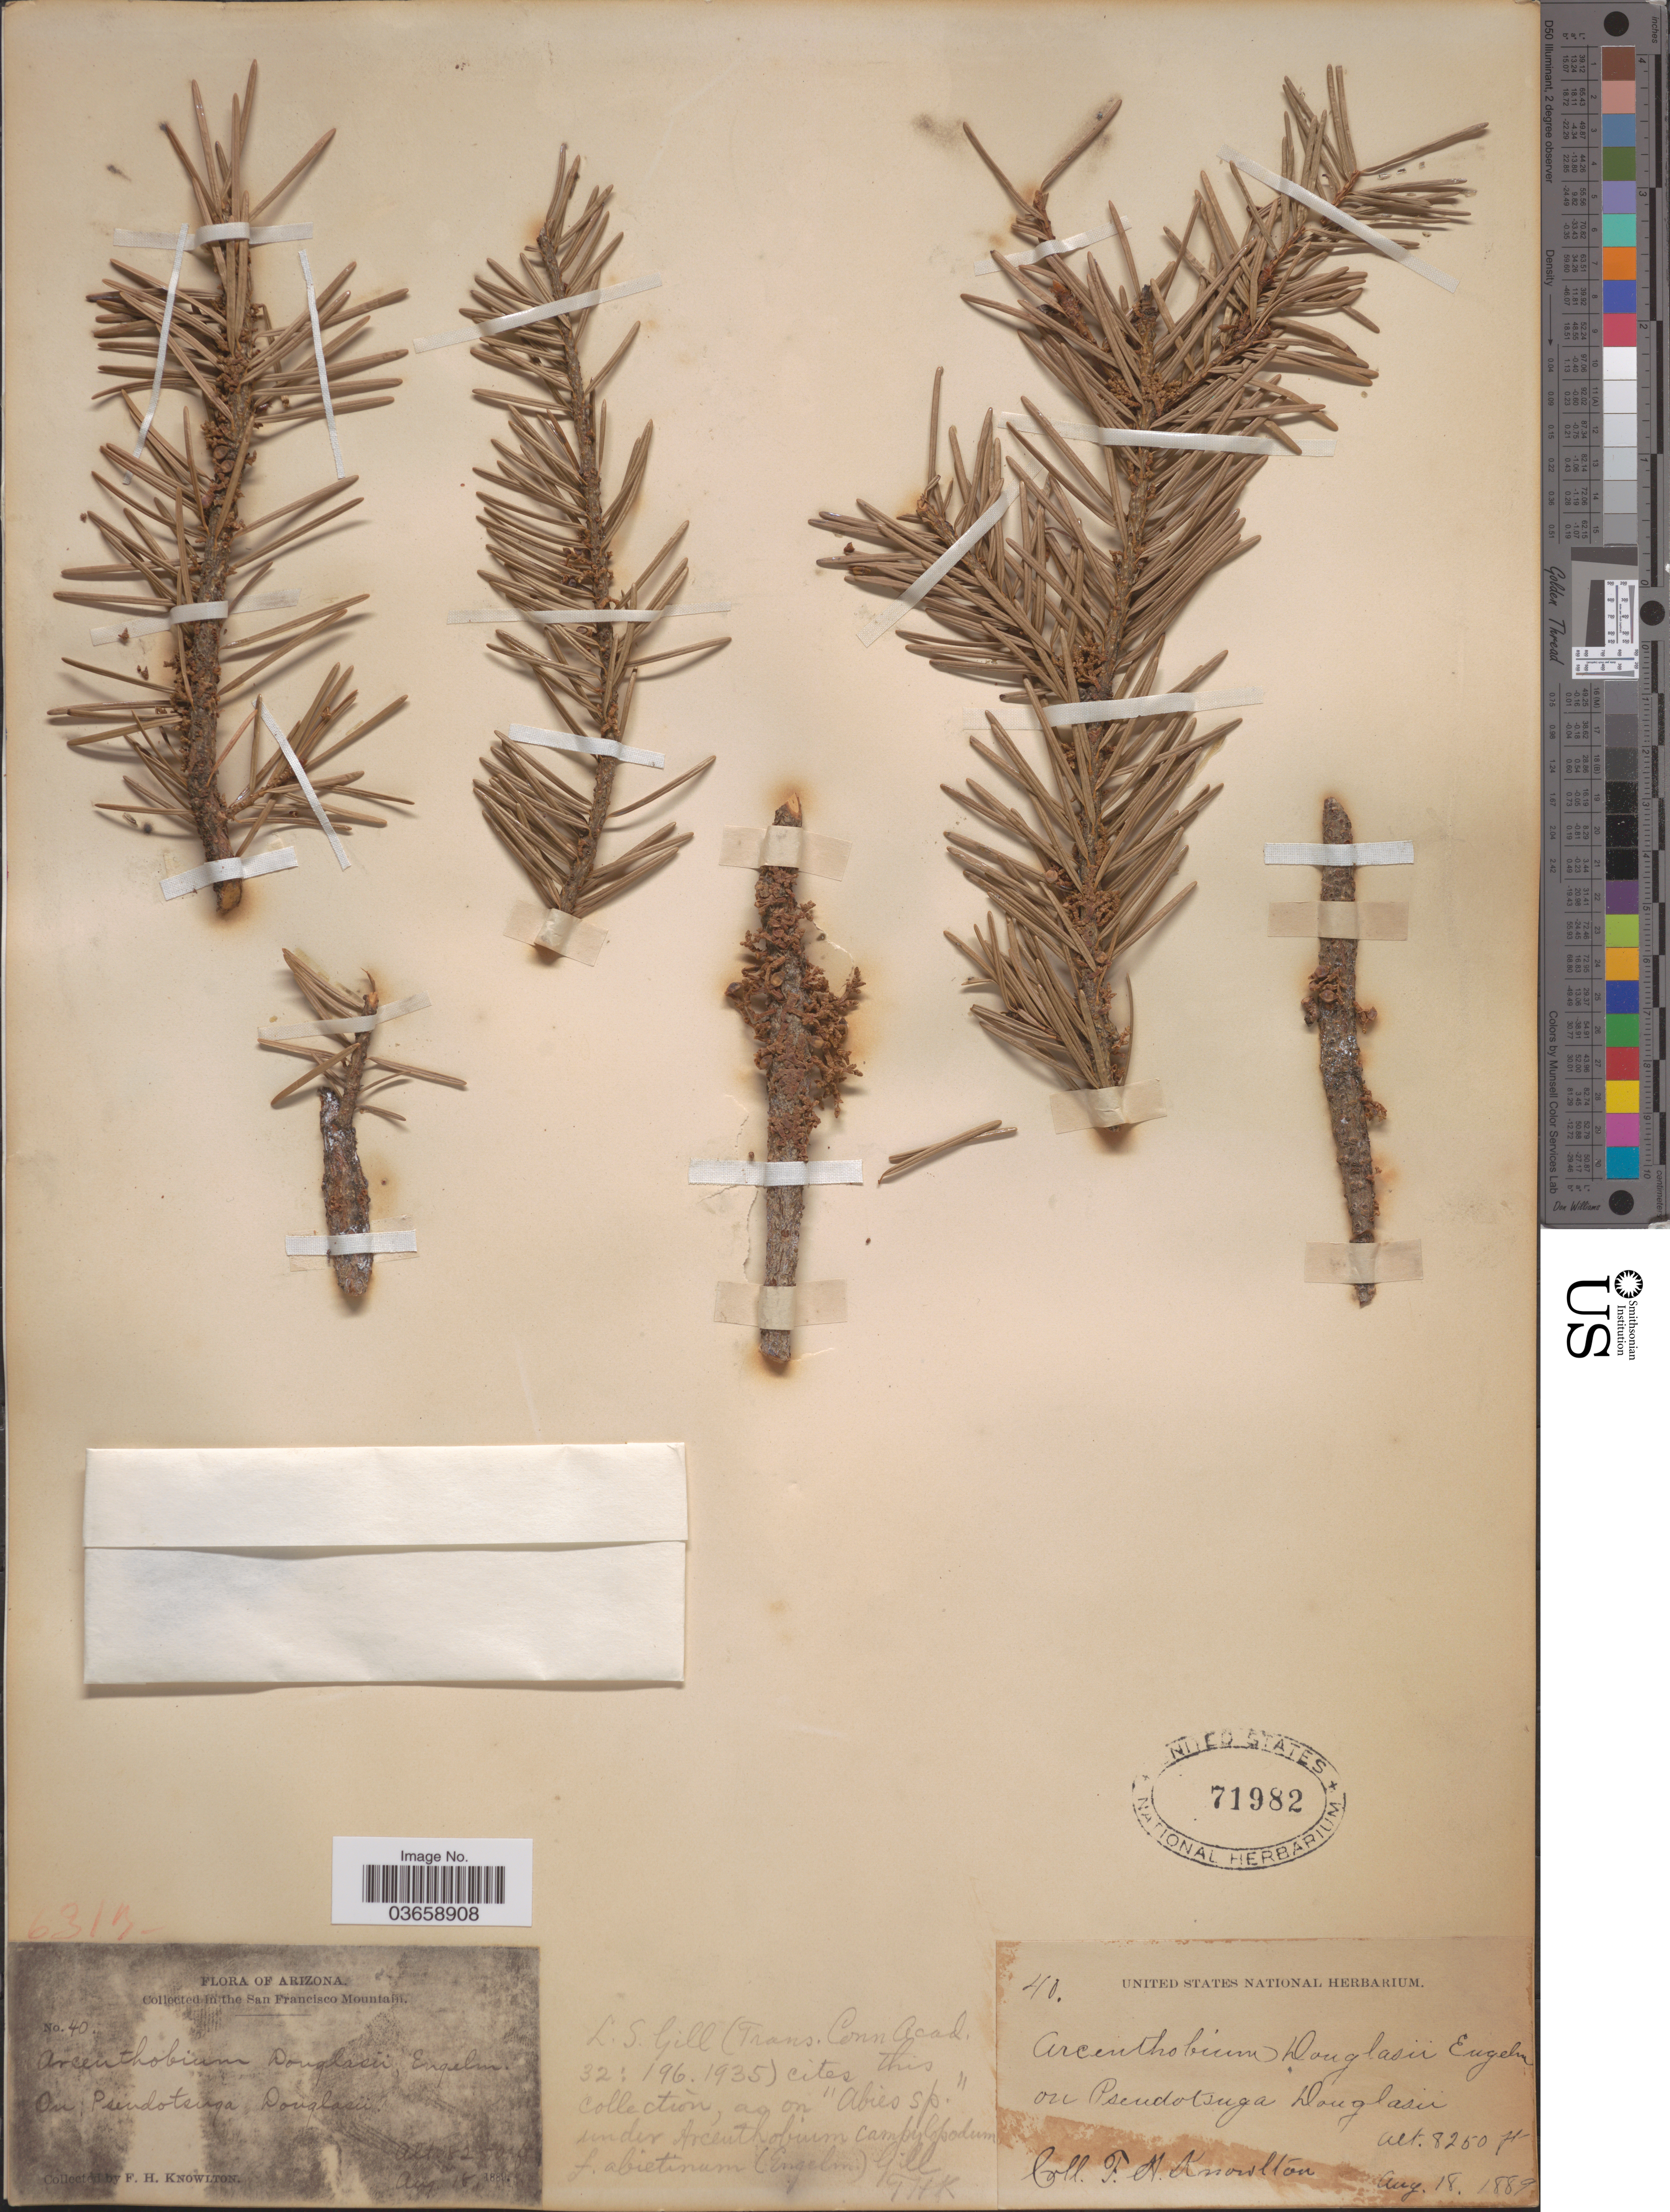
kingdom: Plantae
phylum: Tracheophyta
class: Magnoliopsida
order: Santalales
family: Viscaceae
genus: Arceuthobium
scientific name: Arceuthobium douglasii var. tsugense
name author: (Engelm. in G.M. Wheeler) M.E. Jones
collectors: F. H. Knowlton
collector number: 40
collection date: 1889-08-18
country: United States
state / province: Arizona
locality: In the San Francisco Mountain.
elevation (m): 2515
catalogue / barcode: US 71982